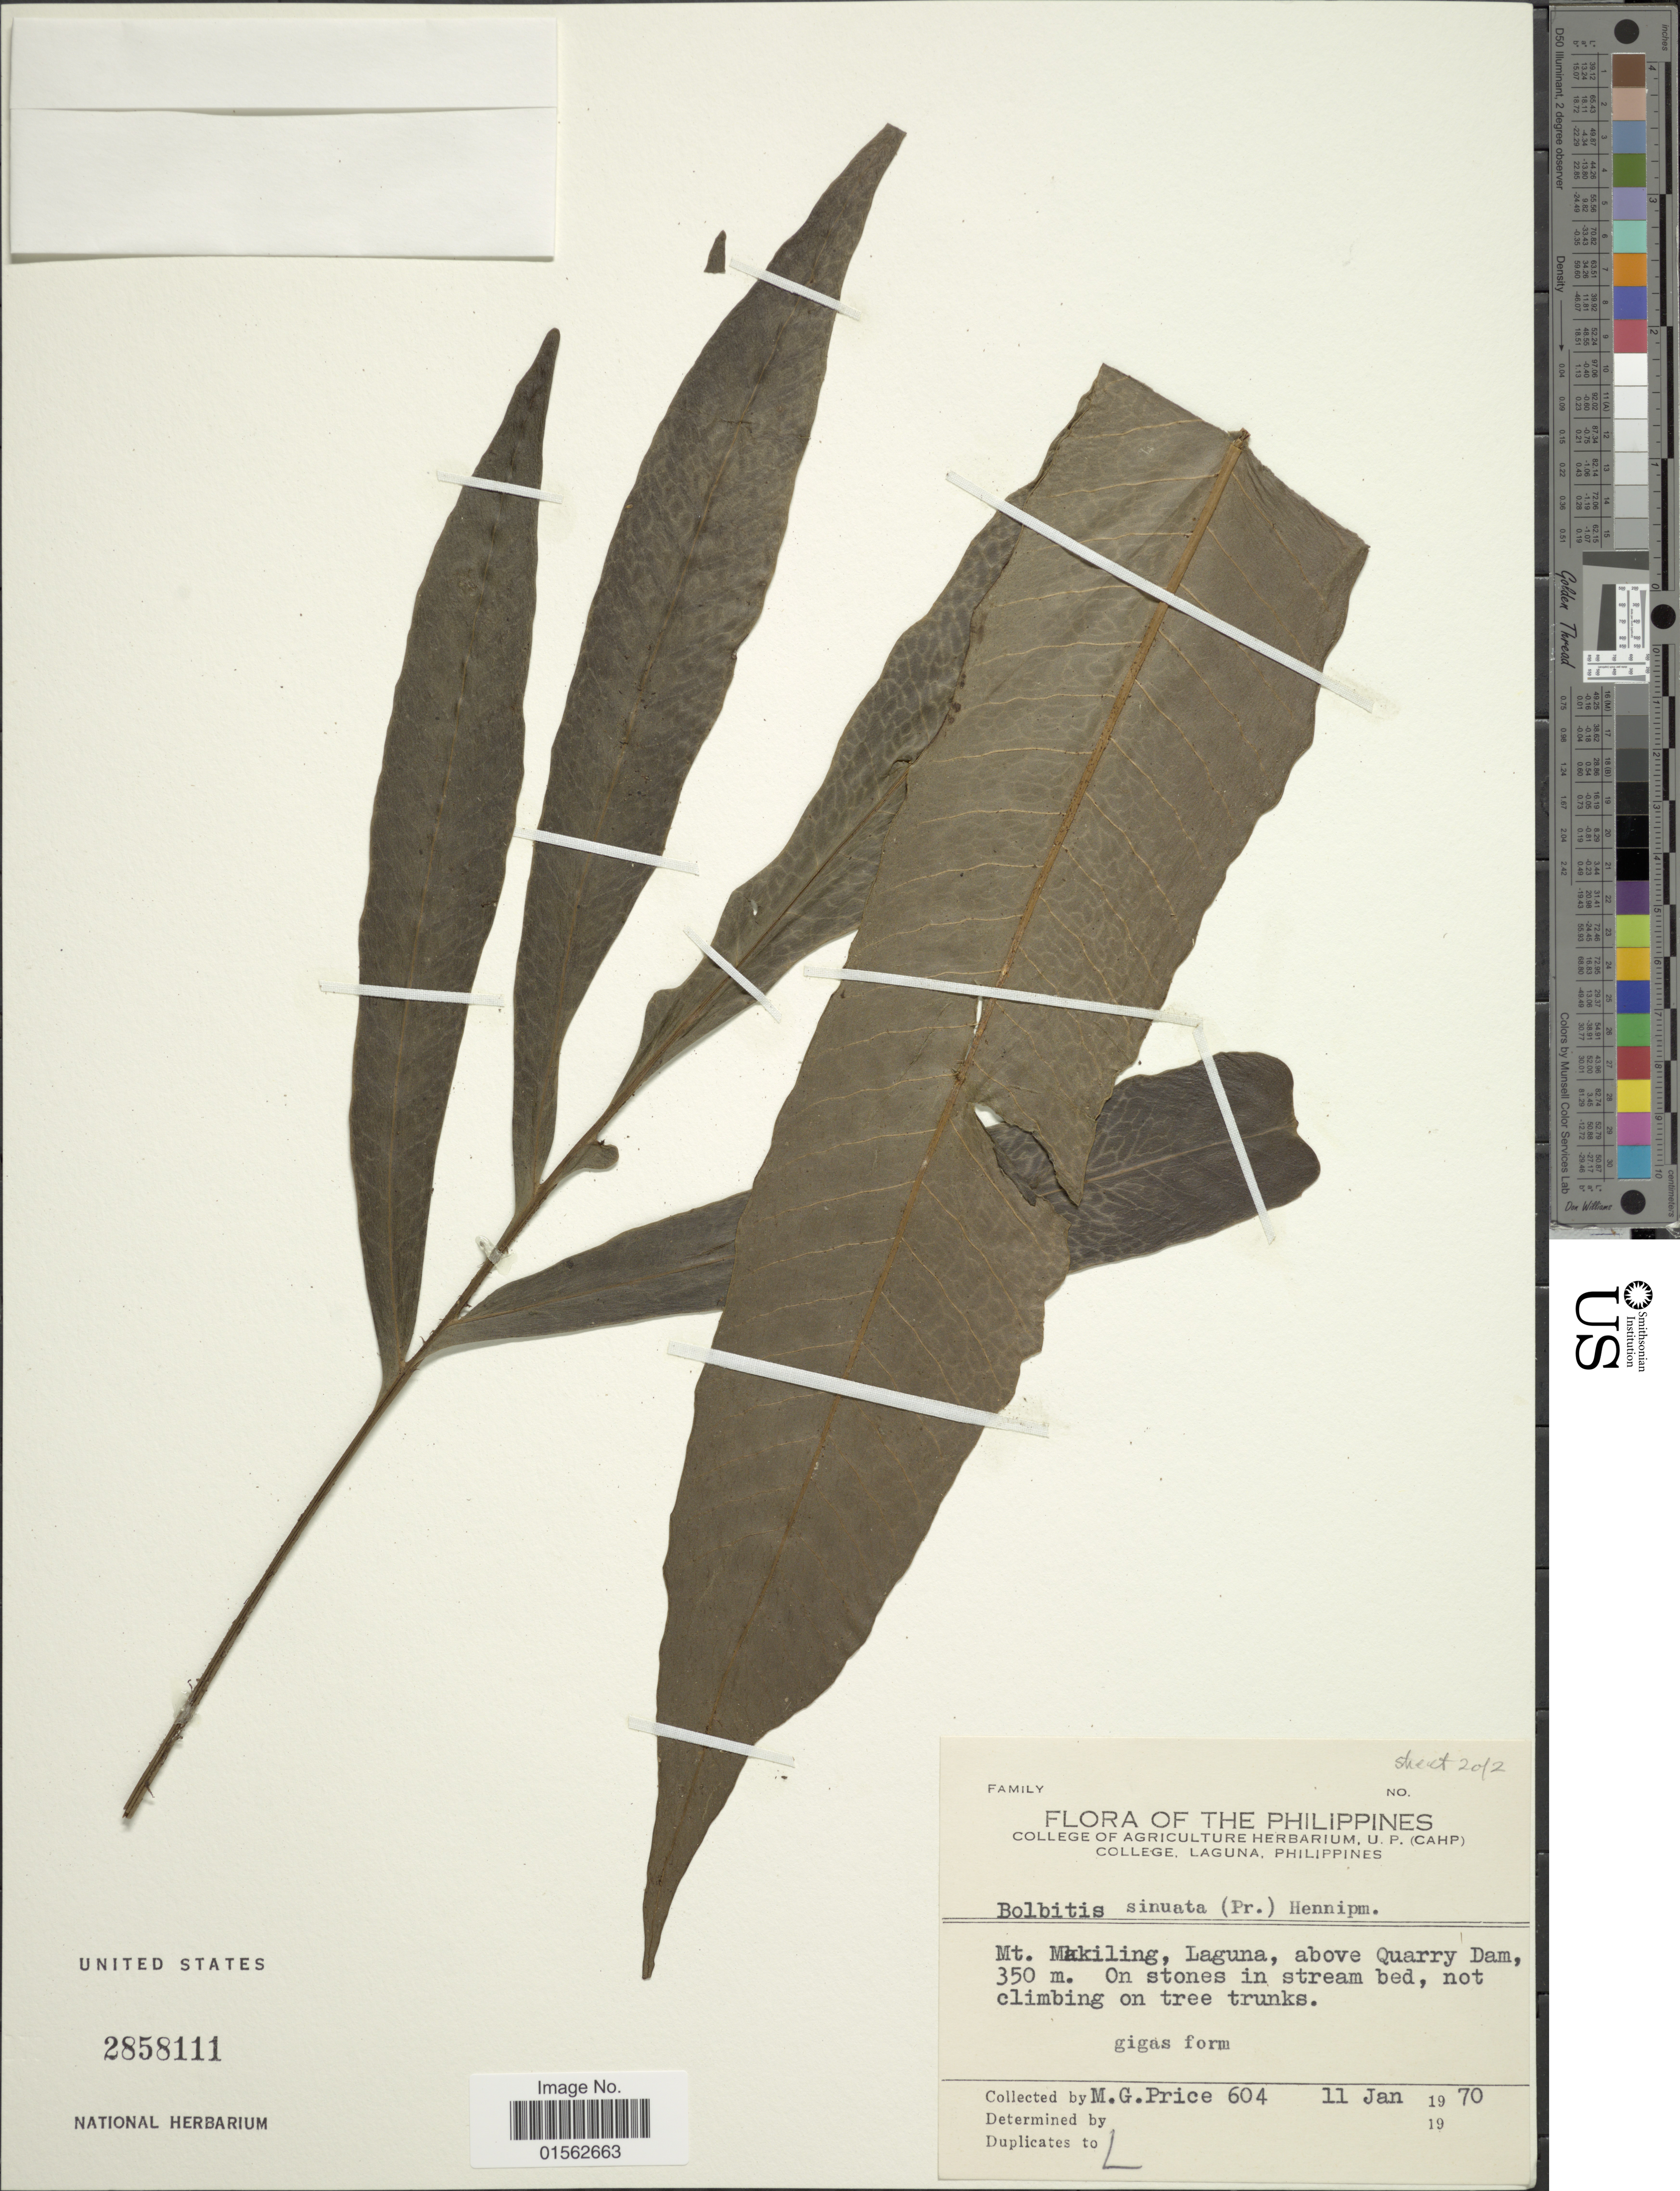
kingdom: Plantae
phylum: Tracheophyta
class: Polypodiopsida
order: Polypodiales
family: Dryopteridaceae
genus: Bolbitis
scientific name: Bolbitis sinuata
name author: (C. Presl) Hennipman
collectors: M. G. Price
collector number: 604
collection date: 1970-01-11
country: Philippines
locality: Philippines, Mt. Makiling, Laguna, above Quarry Dam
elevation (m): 350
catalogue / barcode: US 2858111